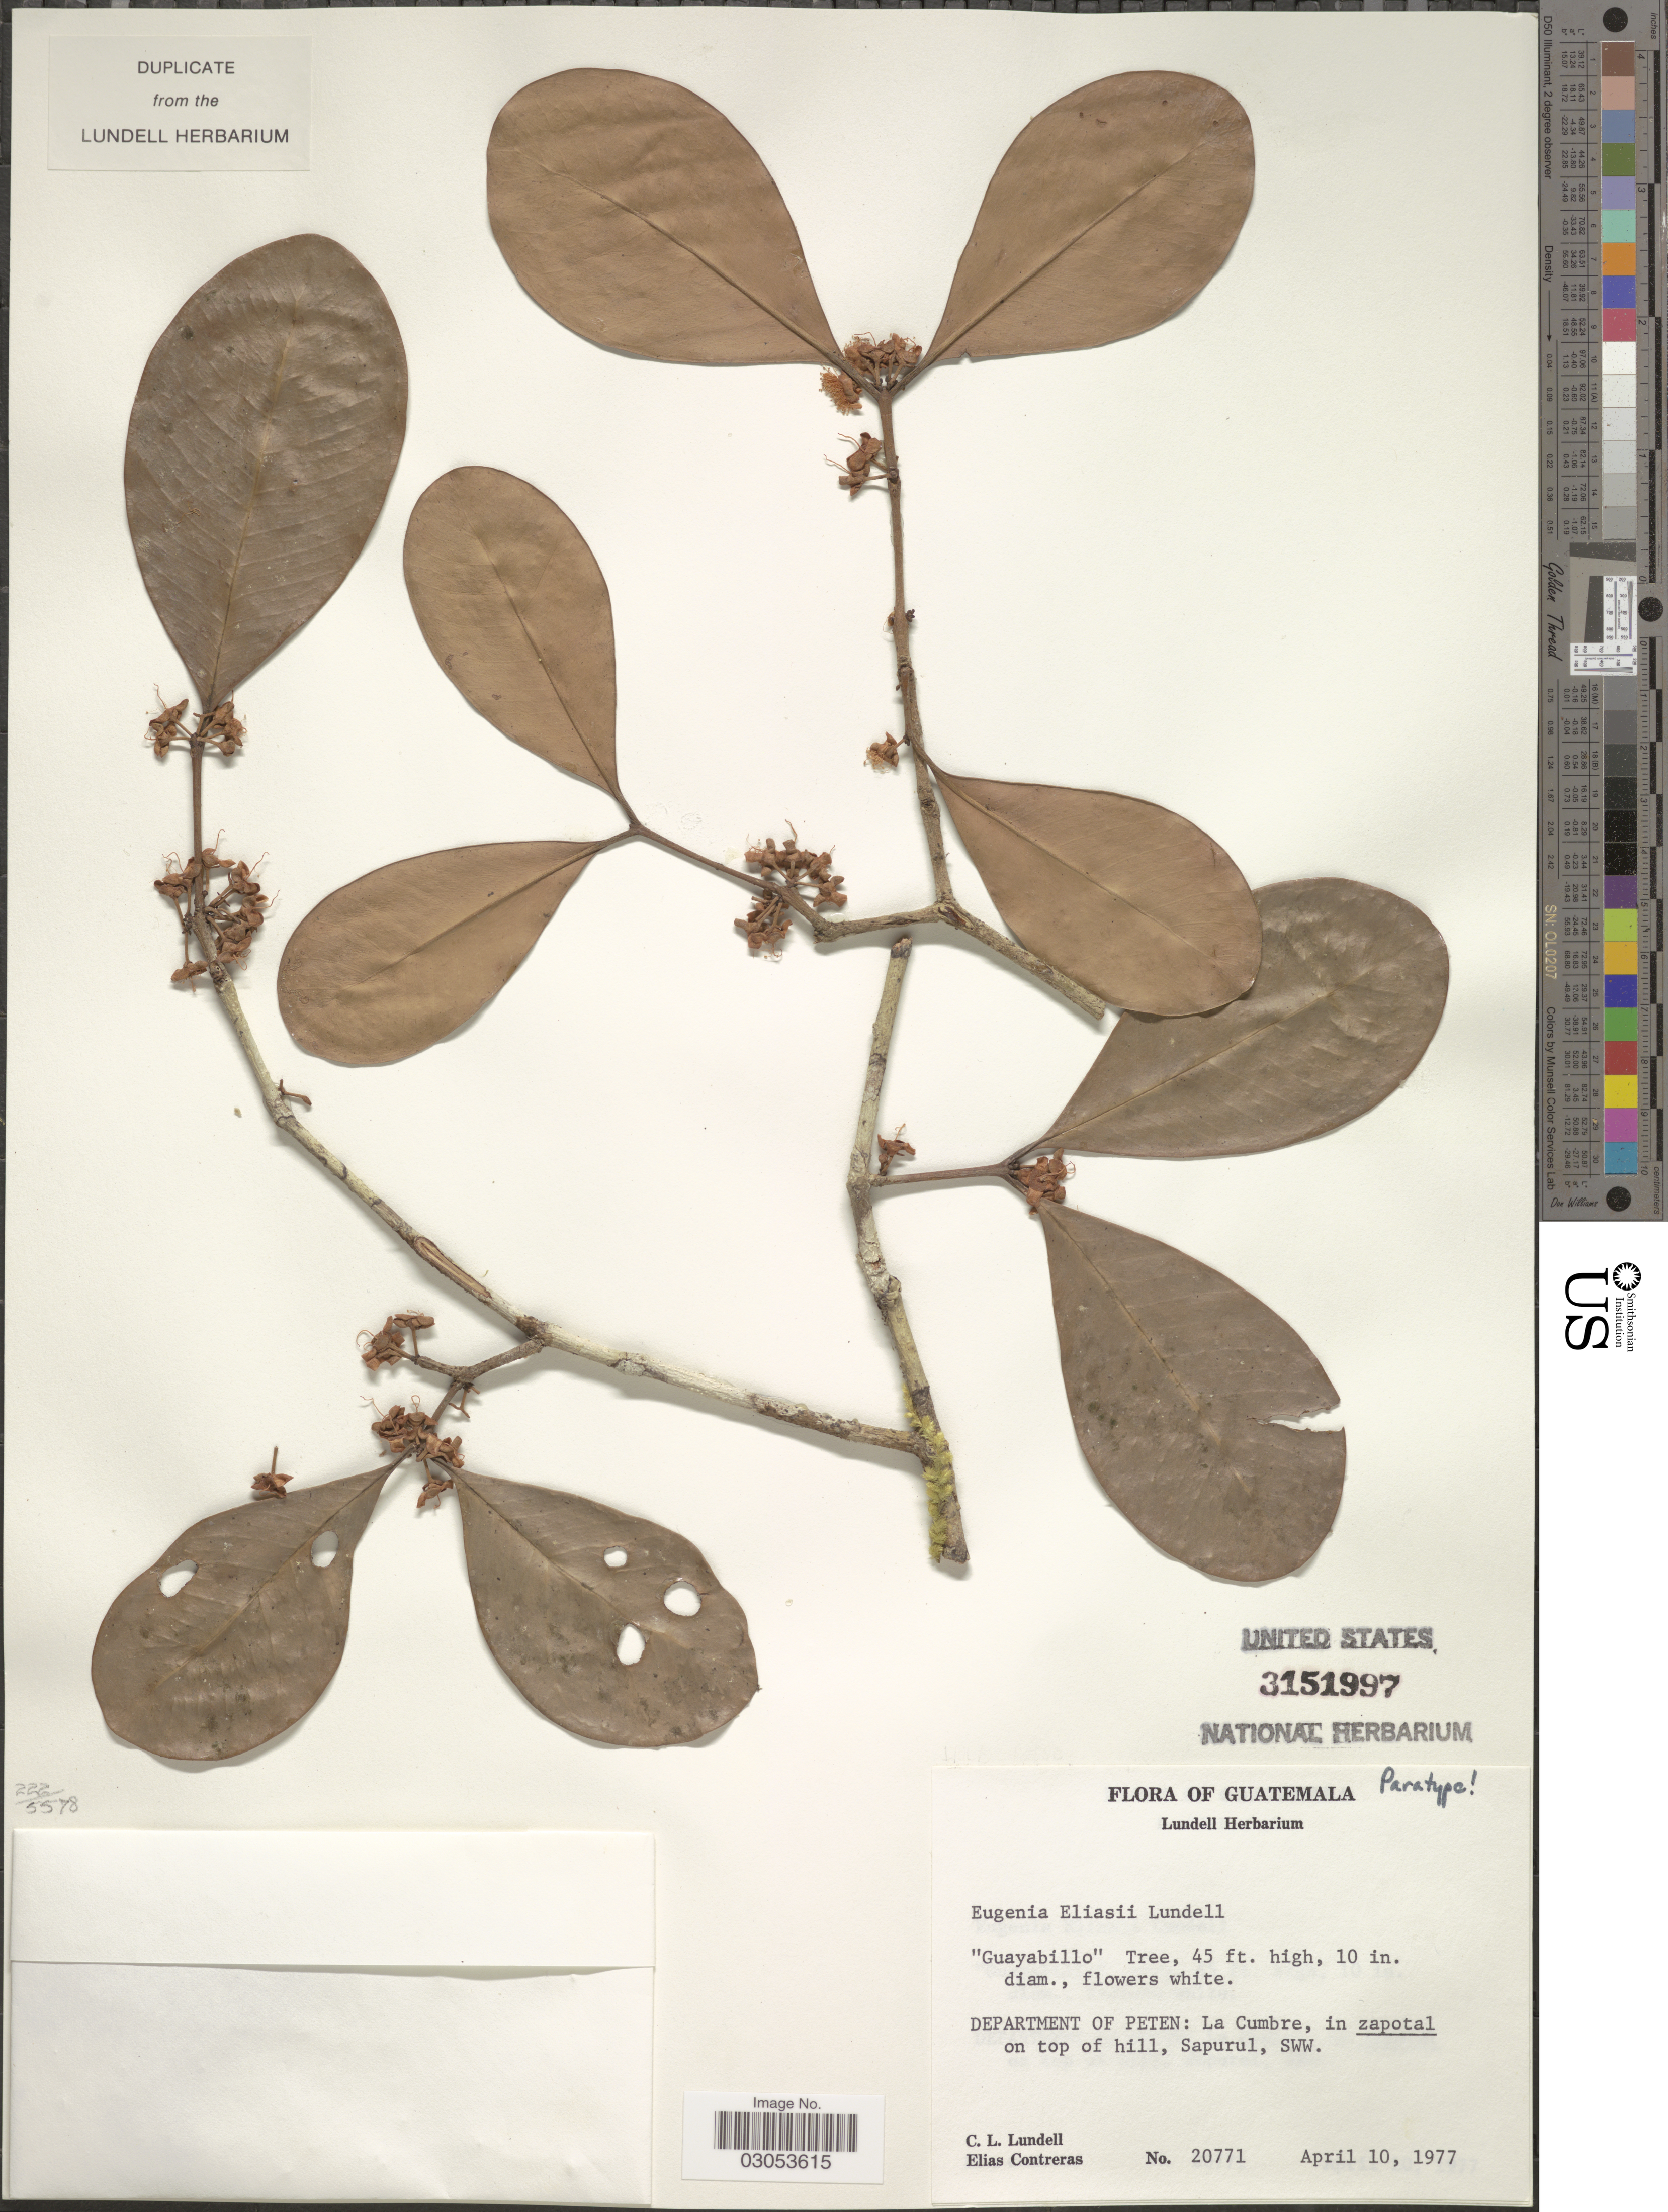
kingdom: Plantae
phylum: Tracheophyta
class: Magnoliopsida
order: Myrtales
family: Myrtaceae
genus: Eugenia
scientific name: Eugenia eliasii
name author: Lundell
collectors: C. L. Lundell & E. Contreras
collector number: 20771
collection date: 1977-09-10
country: Guatemala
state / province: El Petén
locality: Department of Peten: La Cumbre, in zapotal on top of hill, Sapurul, SWW.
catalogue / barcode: US 3151997